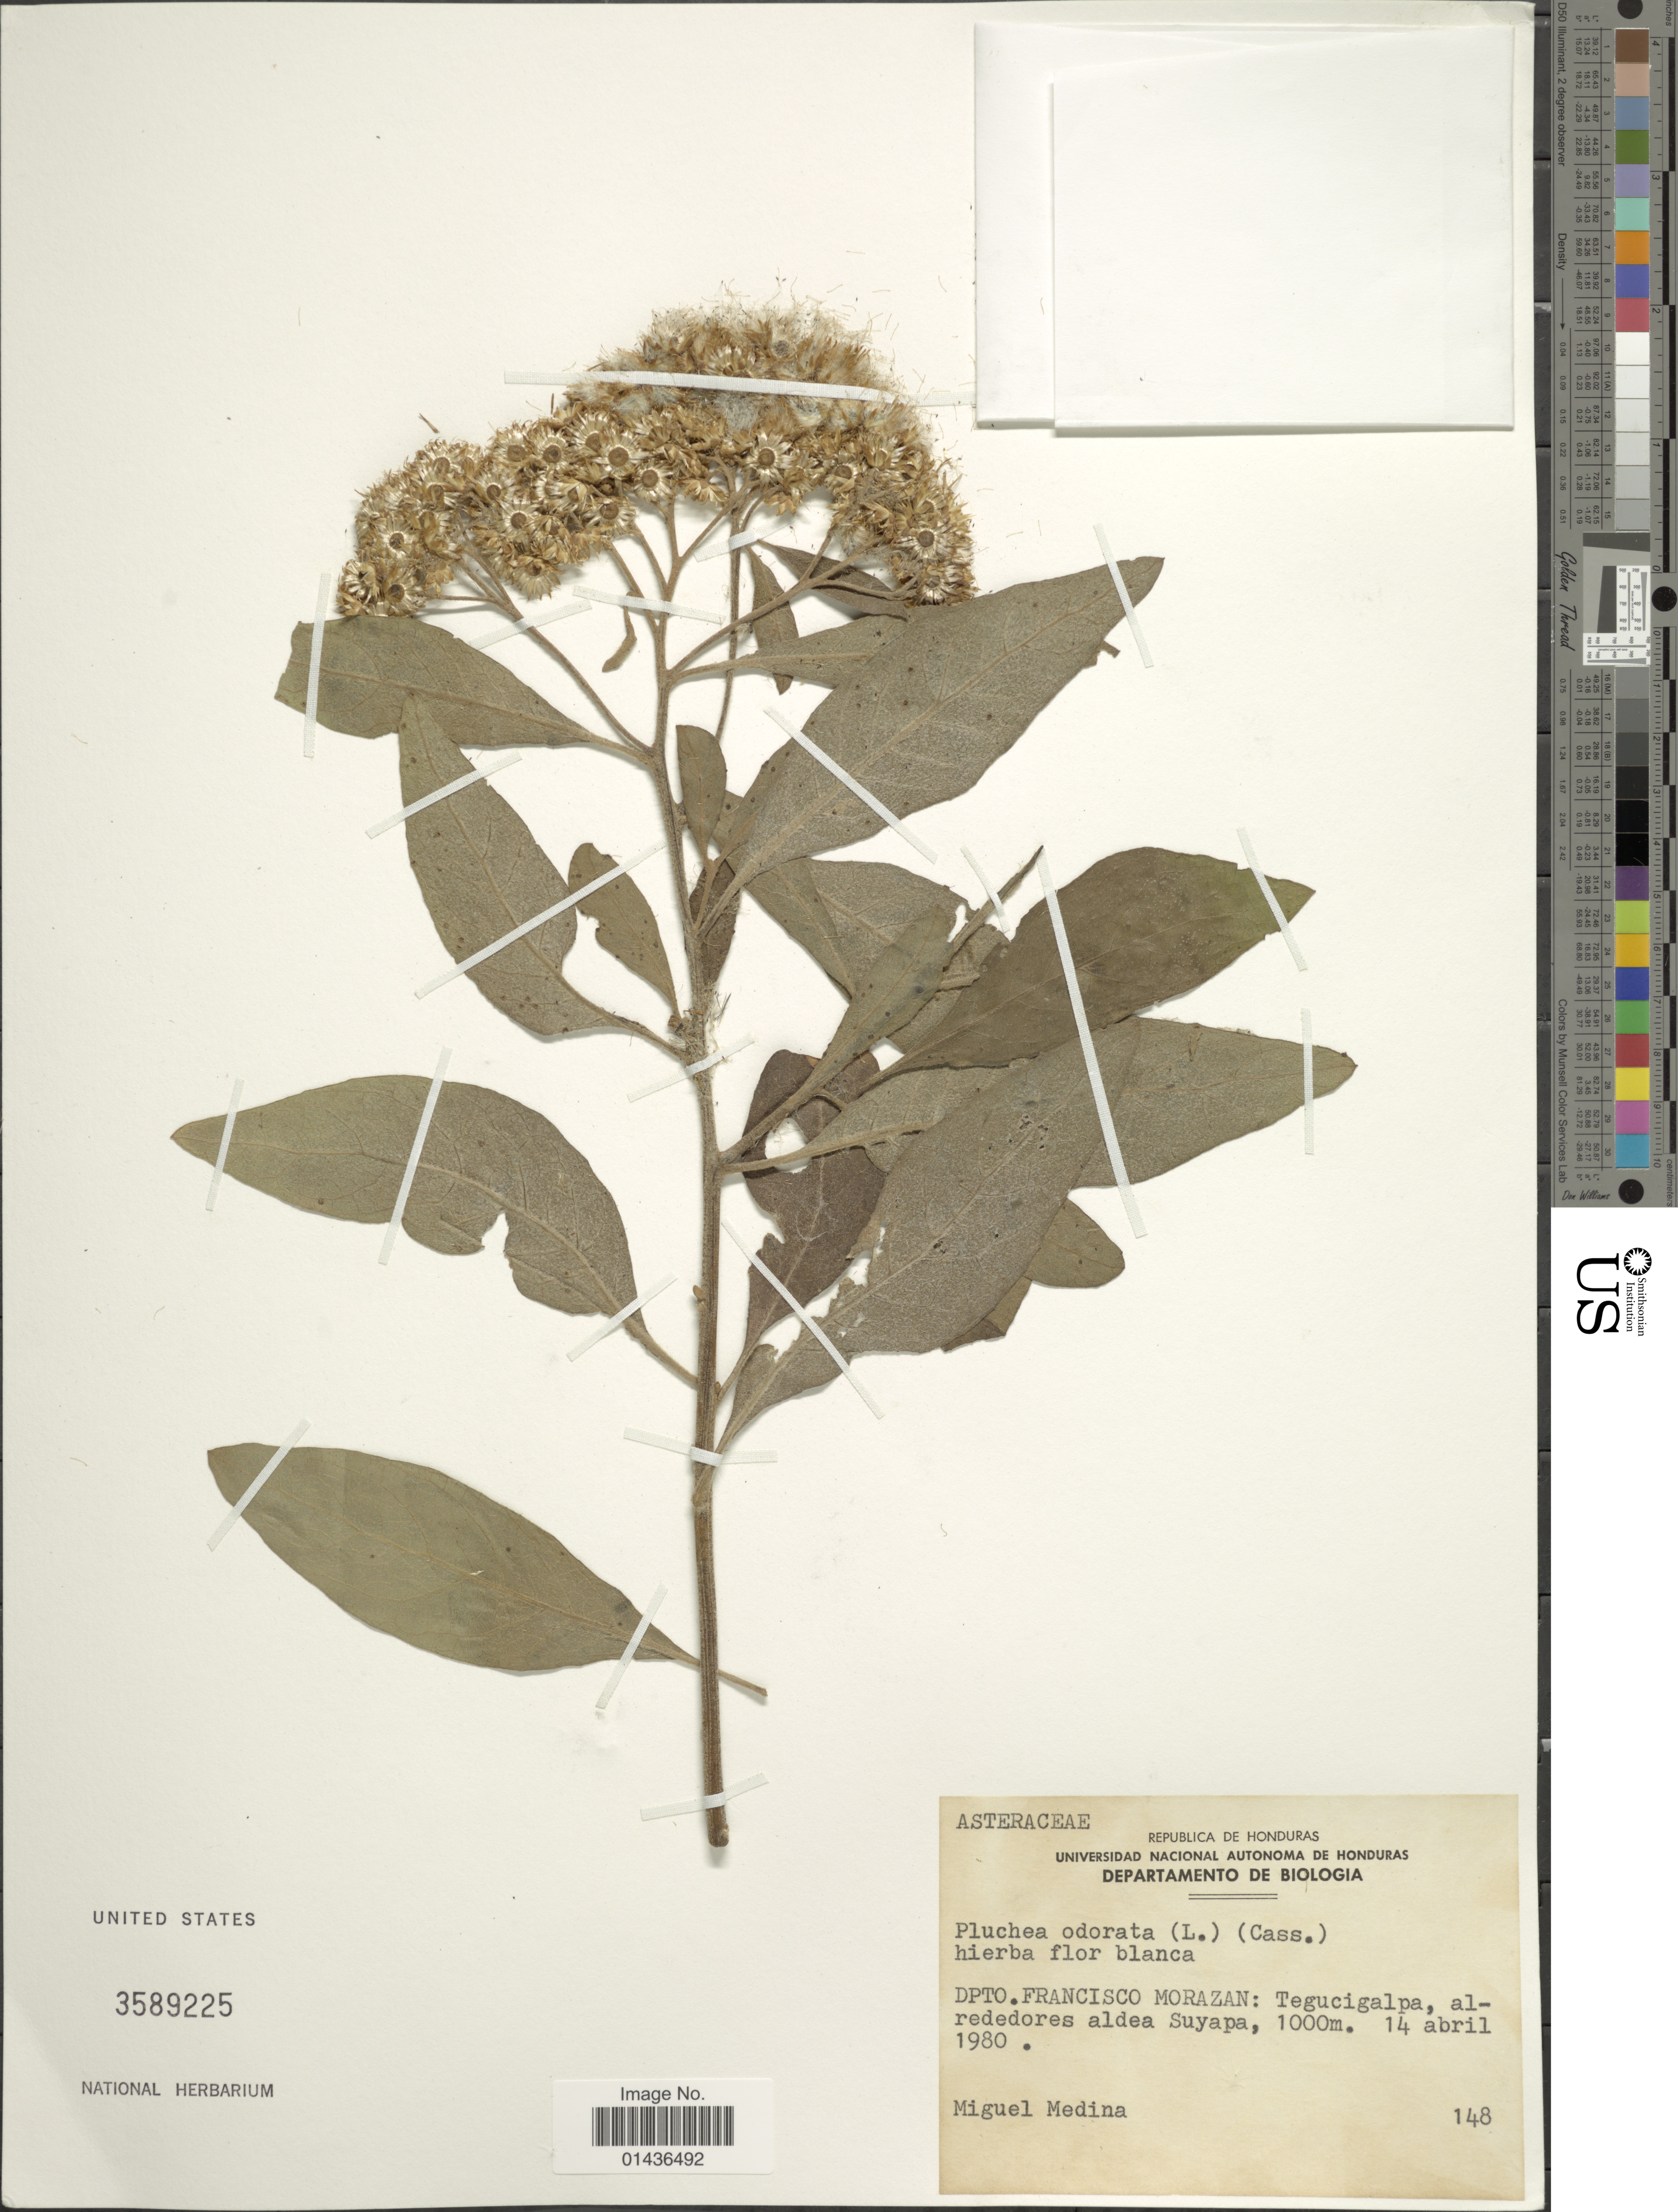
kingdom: Plantae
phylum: Tracheophyta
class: Magnoliopsida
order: Asterales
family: Asteraceae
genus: Pluchea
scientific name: Pluchea carolinensis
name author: (Jacq.) D. Don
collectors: M. Medina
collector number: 148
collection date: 1980-04-14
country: Honduras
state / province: Fco. Morazán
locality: Dpto. Francisco Morazan, Tegucigalpa, alrededores aldea Suyapa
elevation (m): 1000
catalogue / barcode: US 3589225